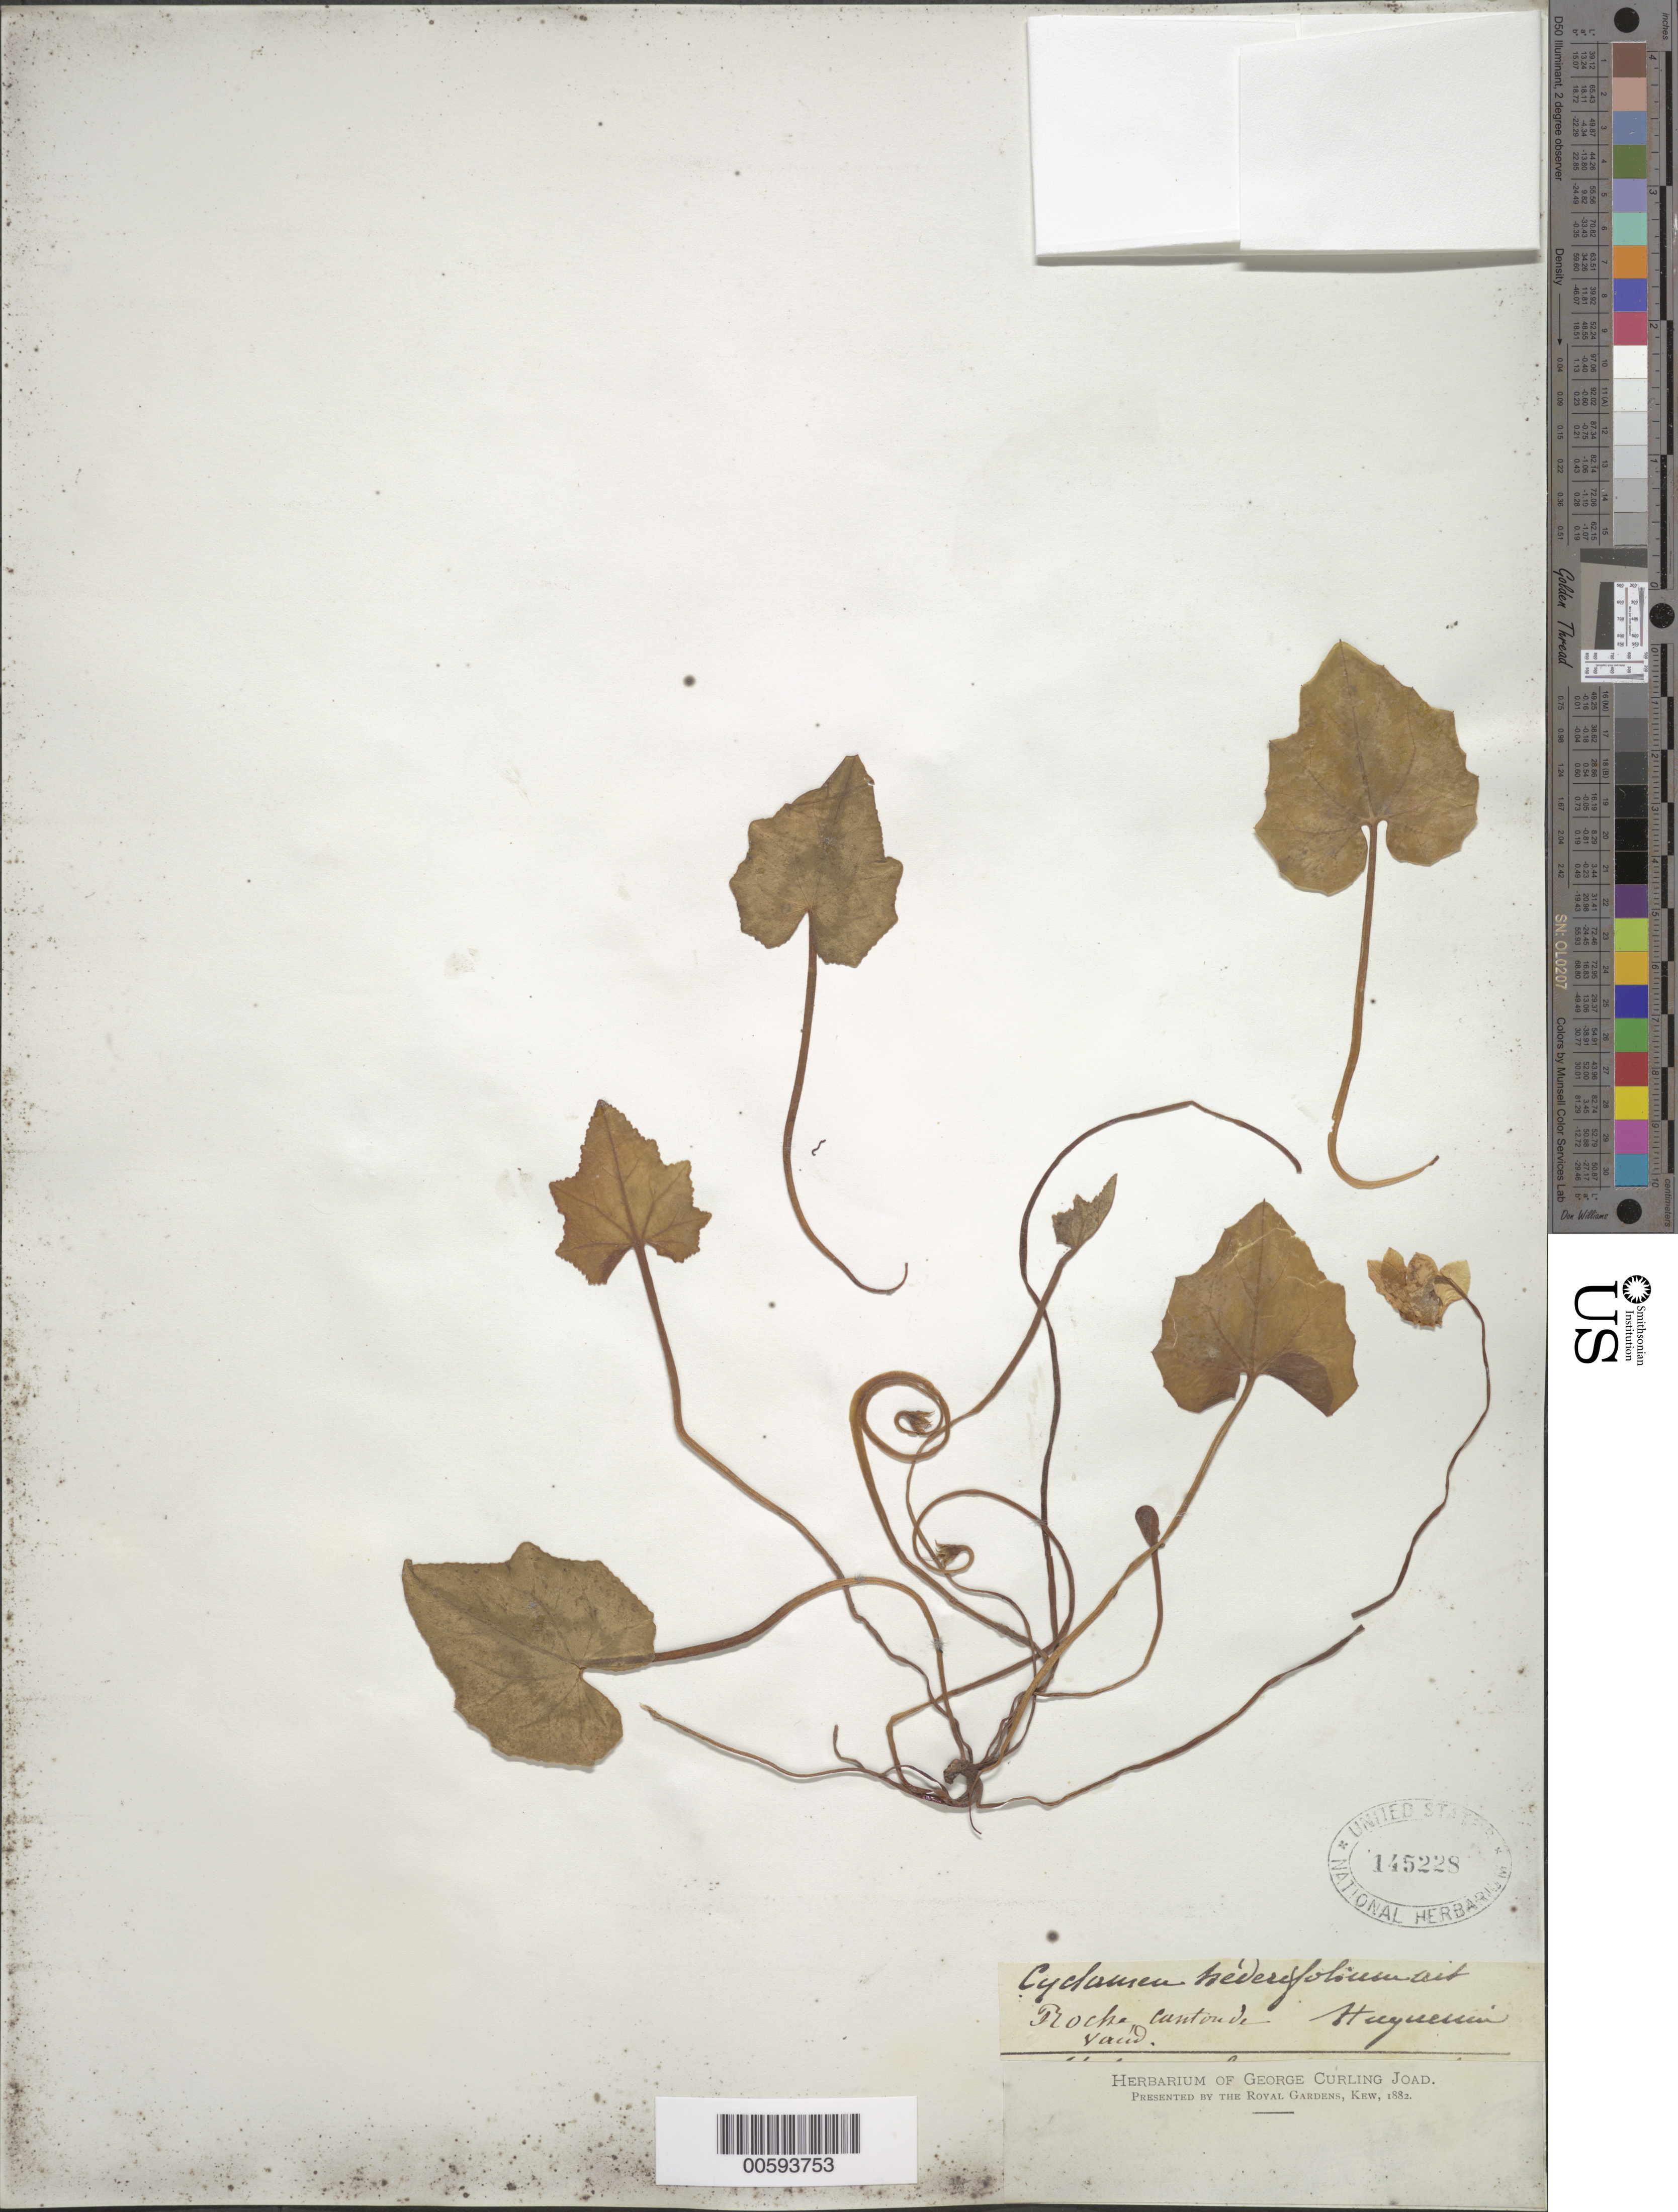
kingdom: Plantae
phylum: Tracheophyta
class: Magnoliopsida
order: Ericales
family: Primulaceae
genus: Cyclamen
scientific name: Cyclamen hederifolium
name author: Aiton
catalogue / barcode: US 145228